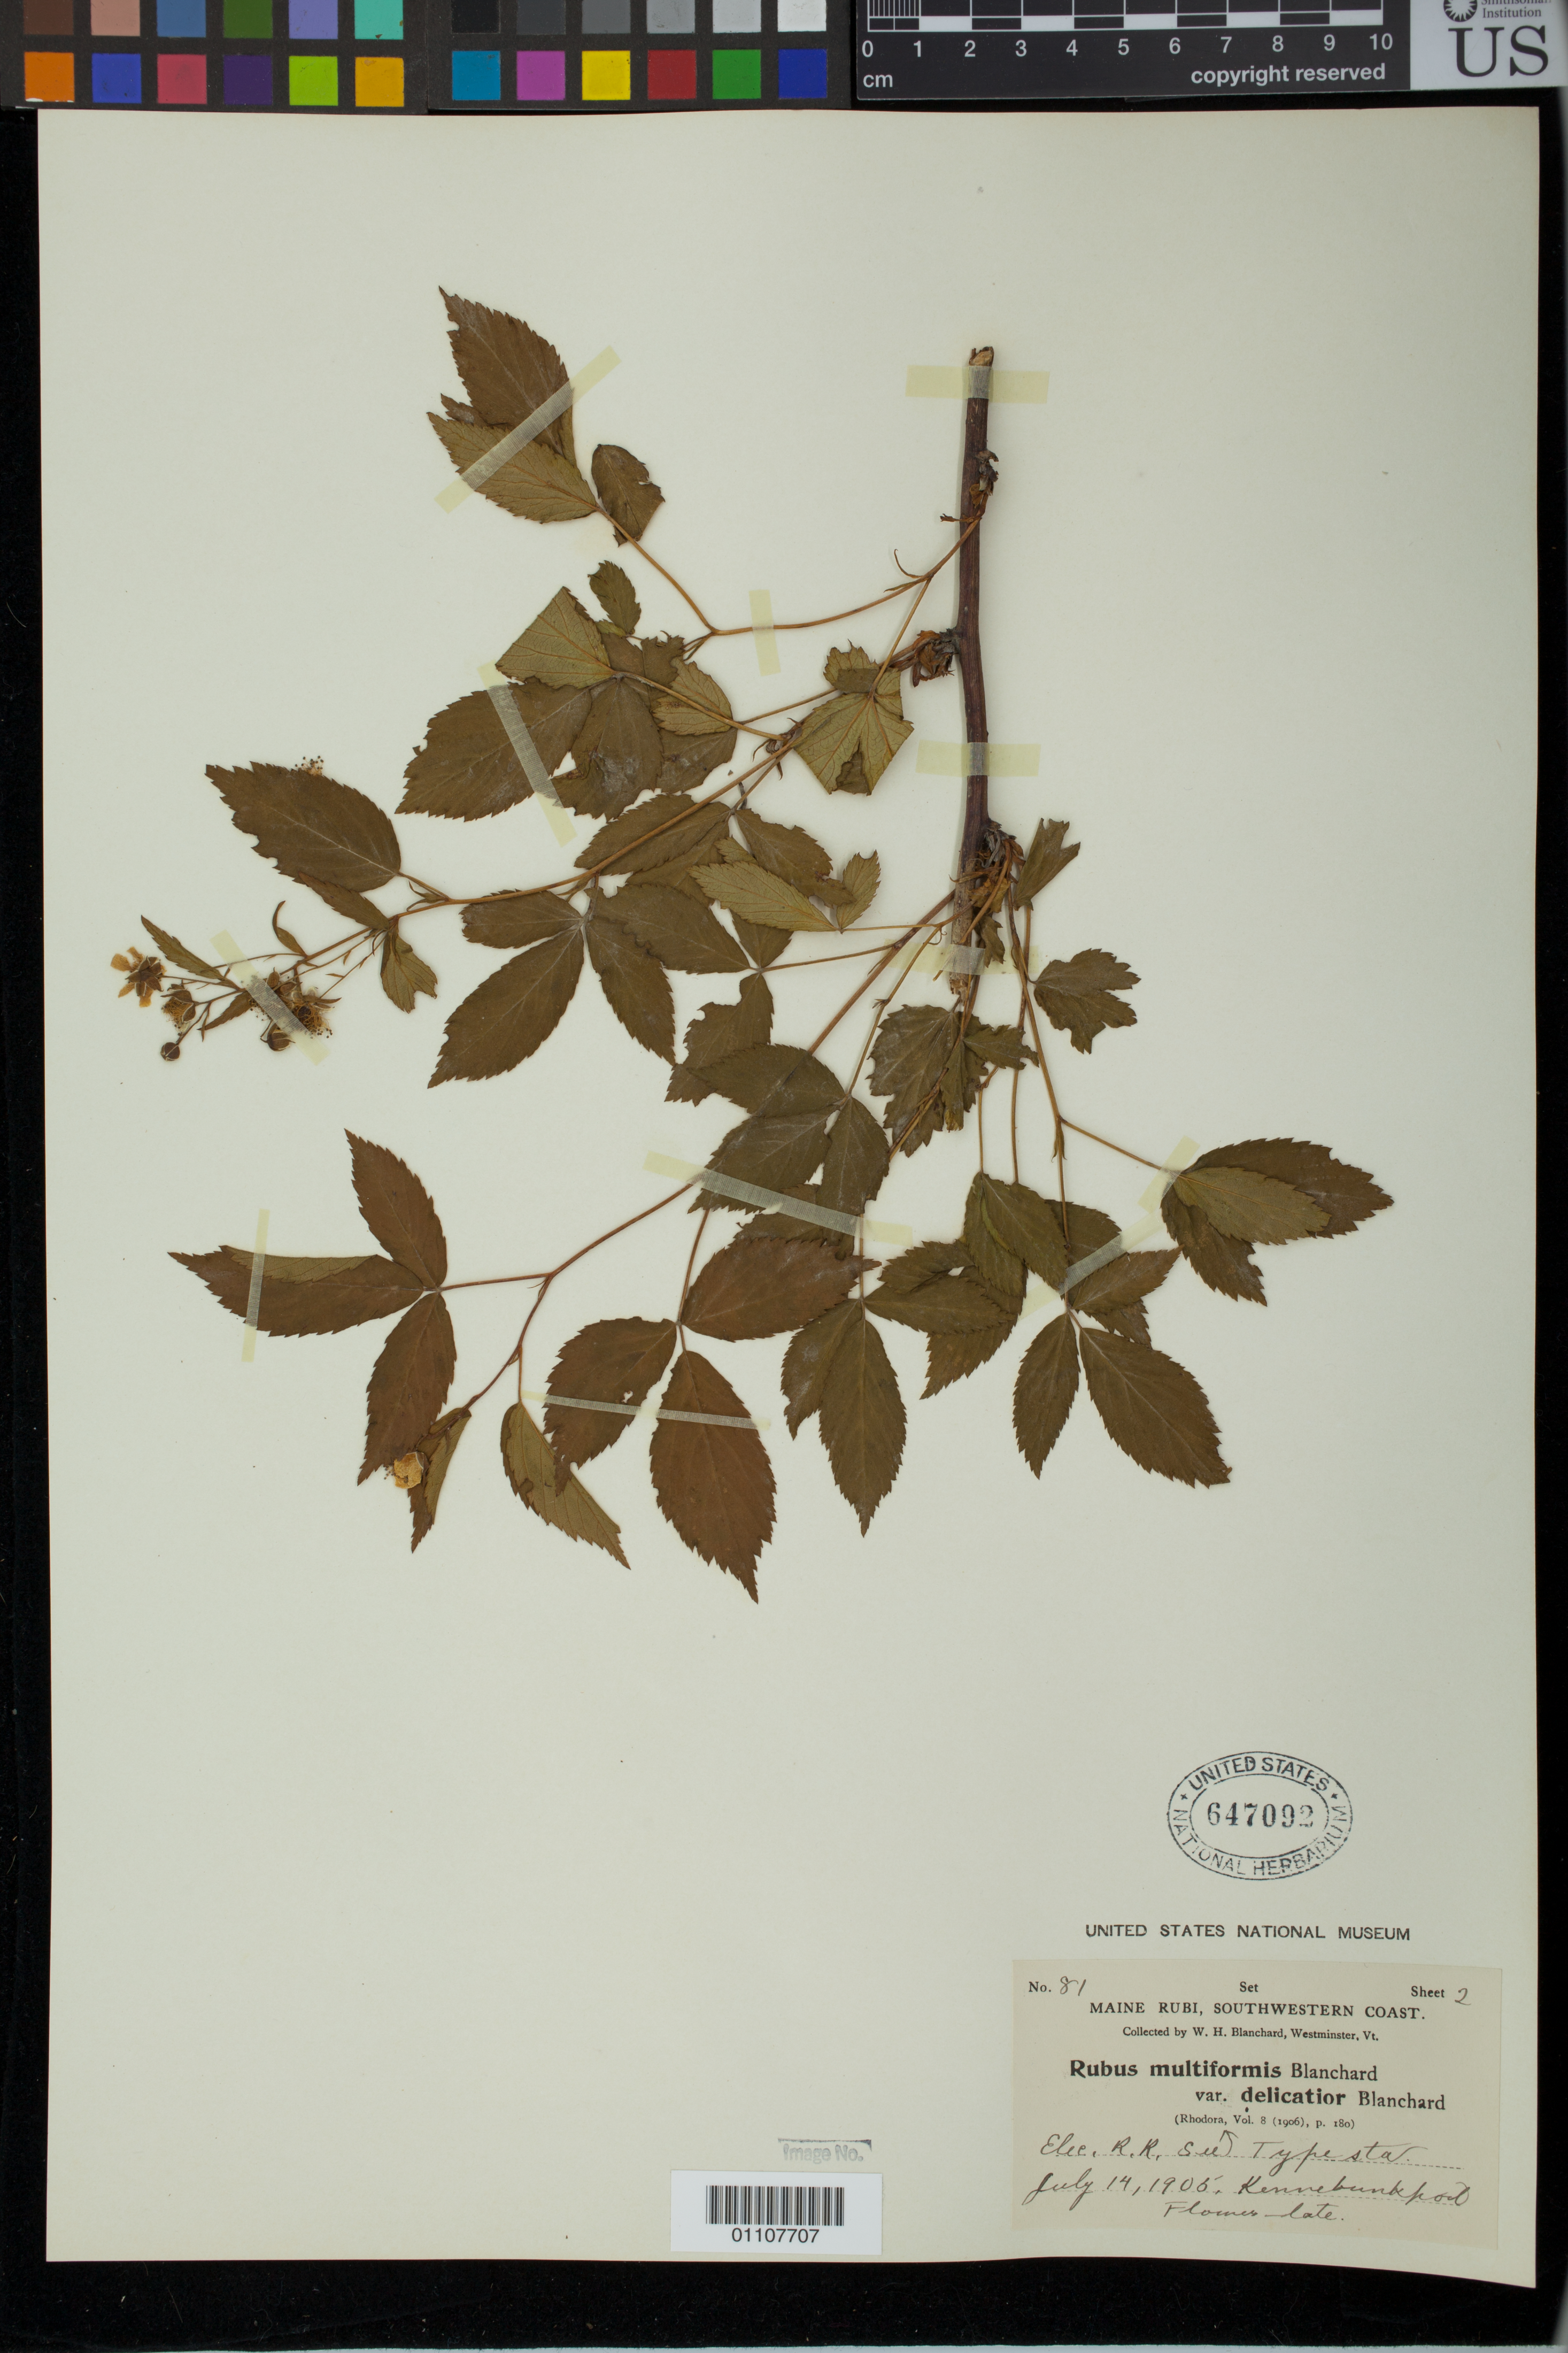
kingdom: Plantae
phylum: Tracheophyta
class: Magnoliopsida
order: Rosales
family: Rosaceae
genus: Rubus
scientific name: Rubus multiformis var. delicatior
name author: Blanch.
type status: Syntype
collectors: W. H. Blanchard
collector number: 81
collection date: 1905-07-14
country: United States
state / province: Maine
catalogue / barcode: US 647092